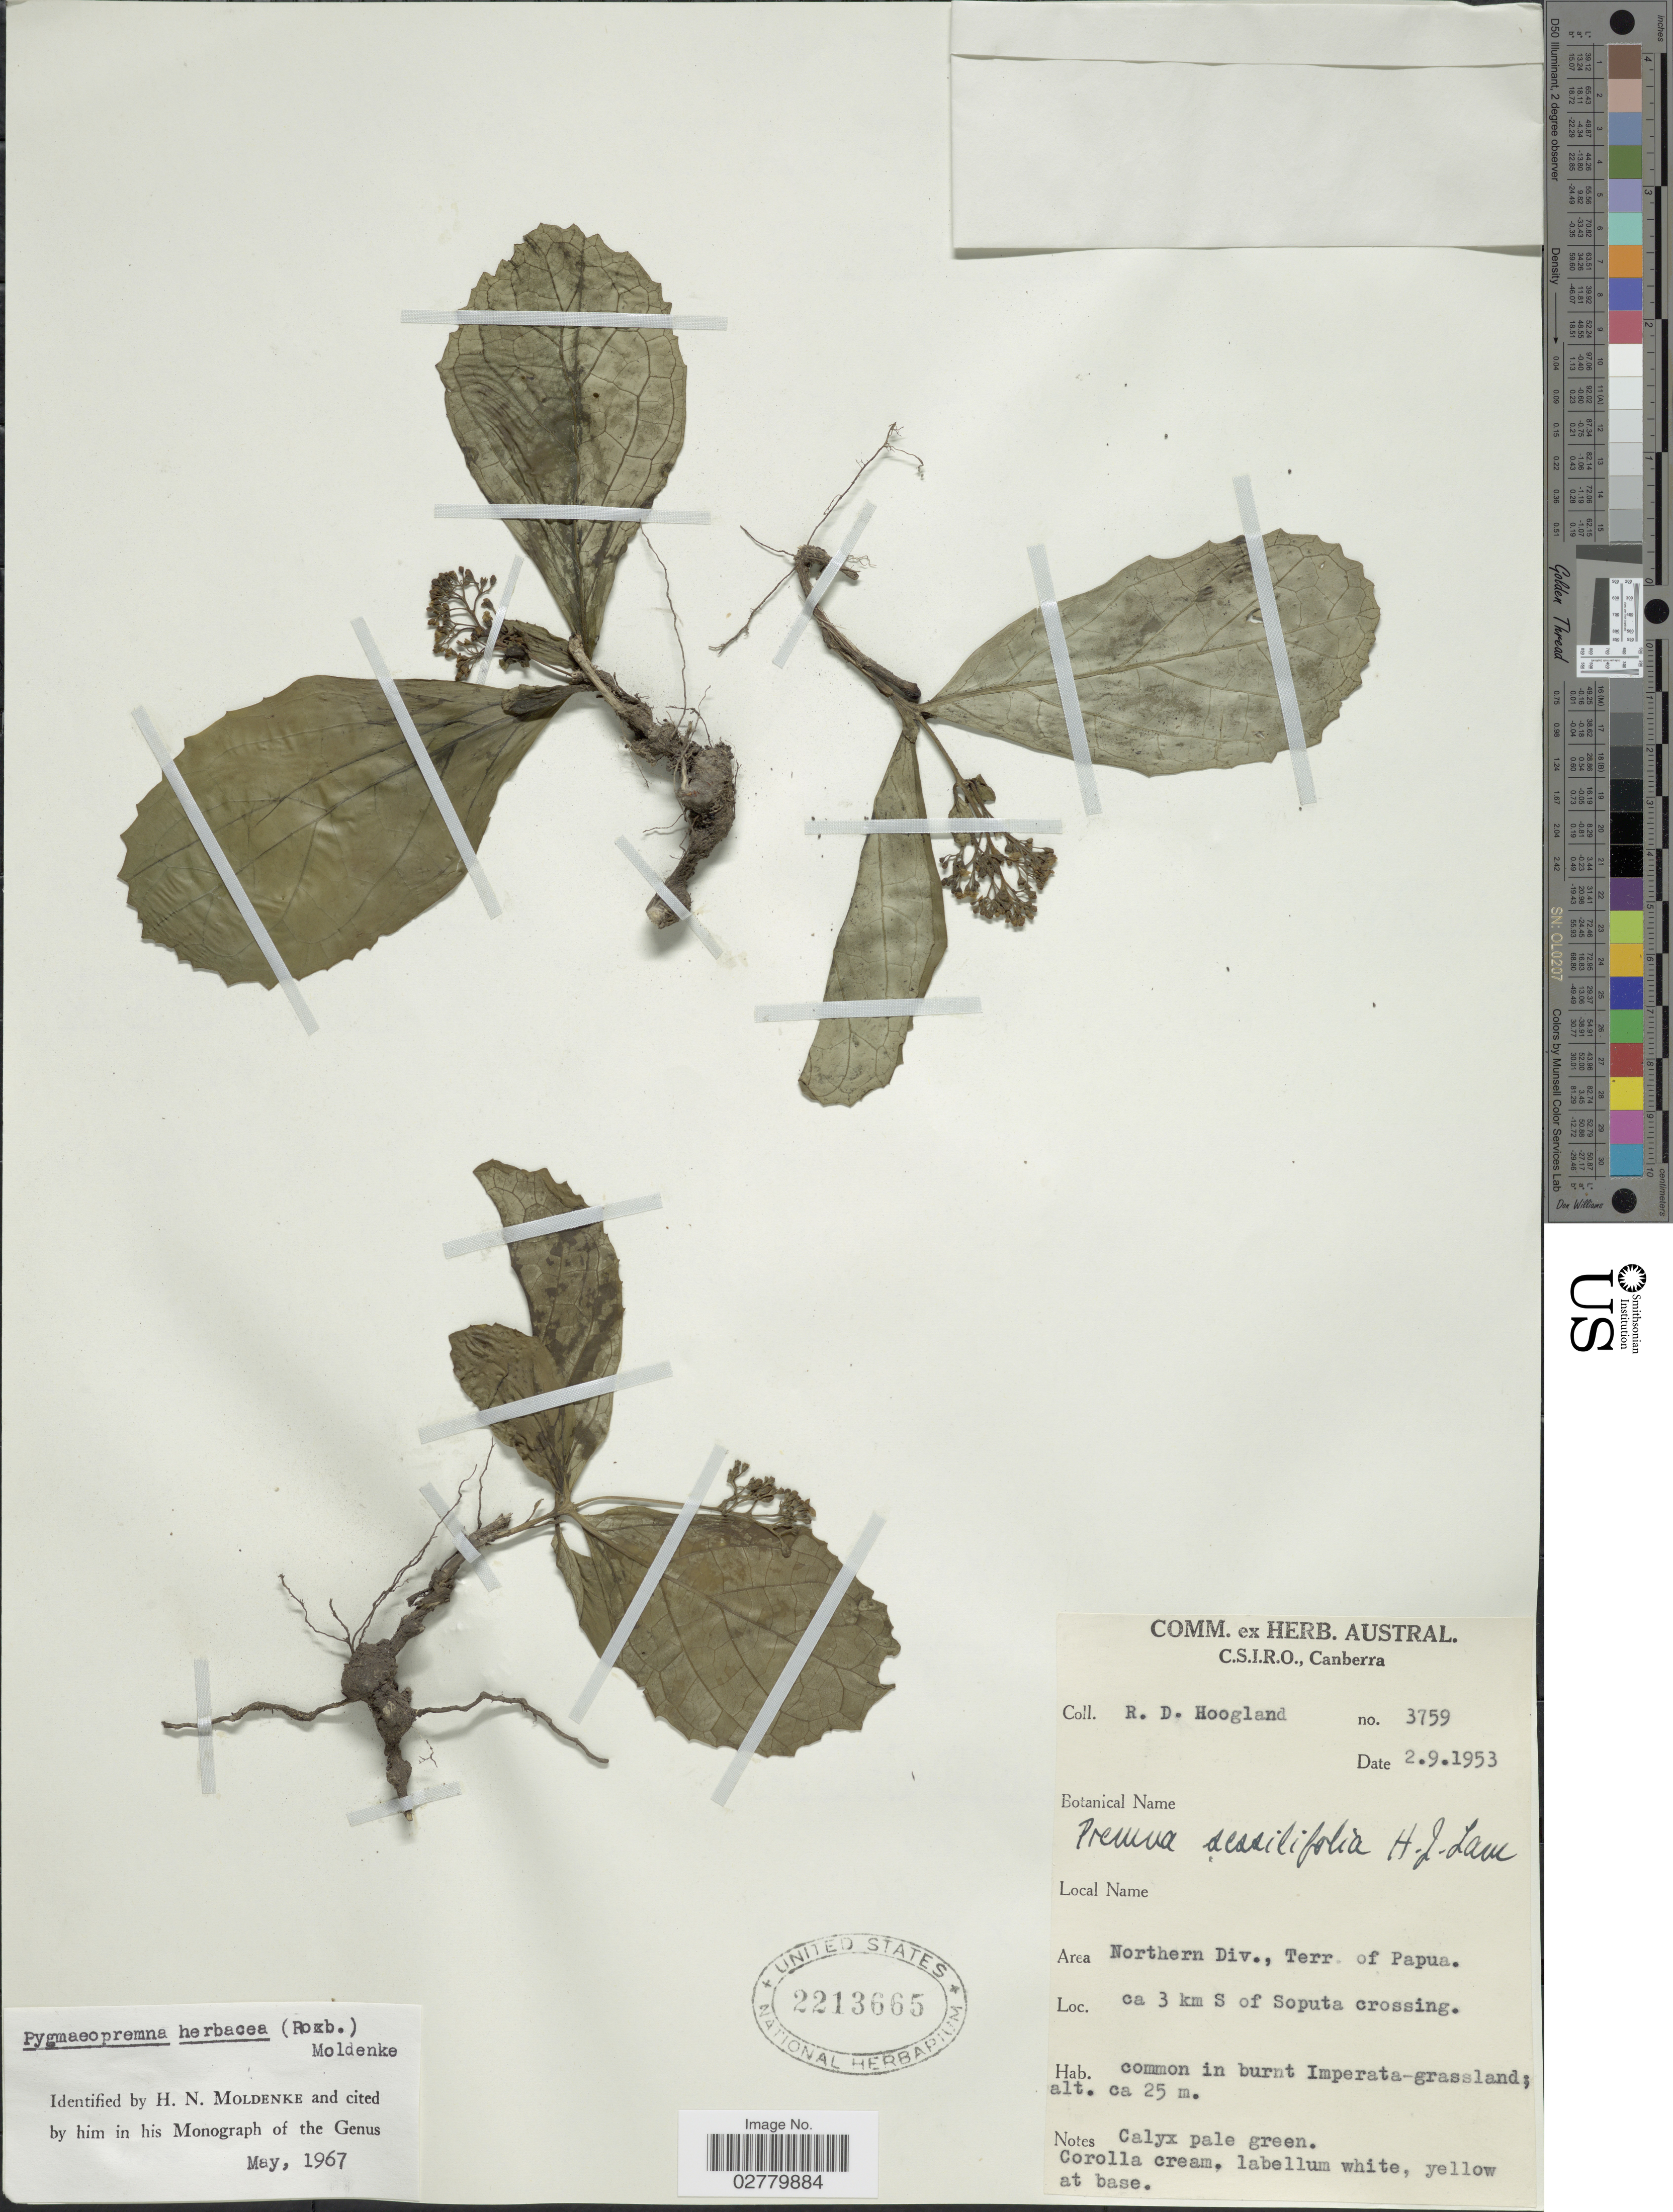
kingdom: Plantae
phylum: Tracheophyta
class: Magnoliopsida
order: Lamiales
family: Lamiaceae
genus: Premna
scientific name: Premna herbacea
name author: Roxb.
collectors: R. D. Hoogland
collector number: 3759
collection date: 1953-09-02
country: Papua New Guinea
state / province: Northern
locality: Northern Div., Terr. of Papua. ca 3 km S of Soputa crossing.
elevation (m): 25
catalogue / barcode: US 2213665